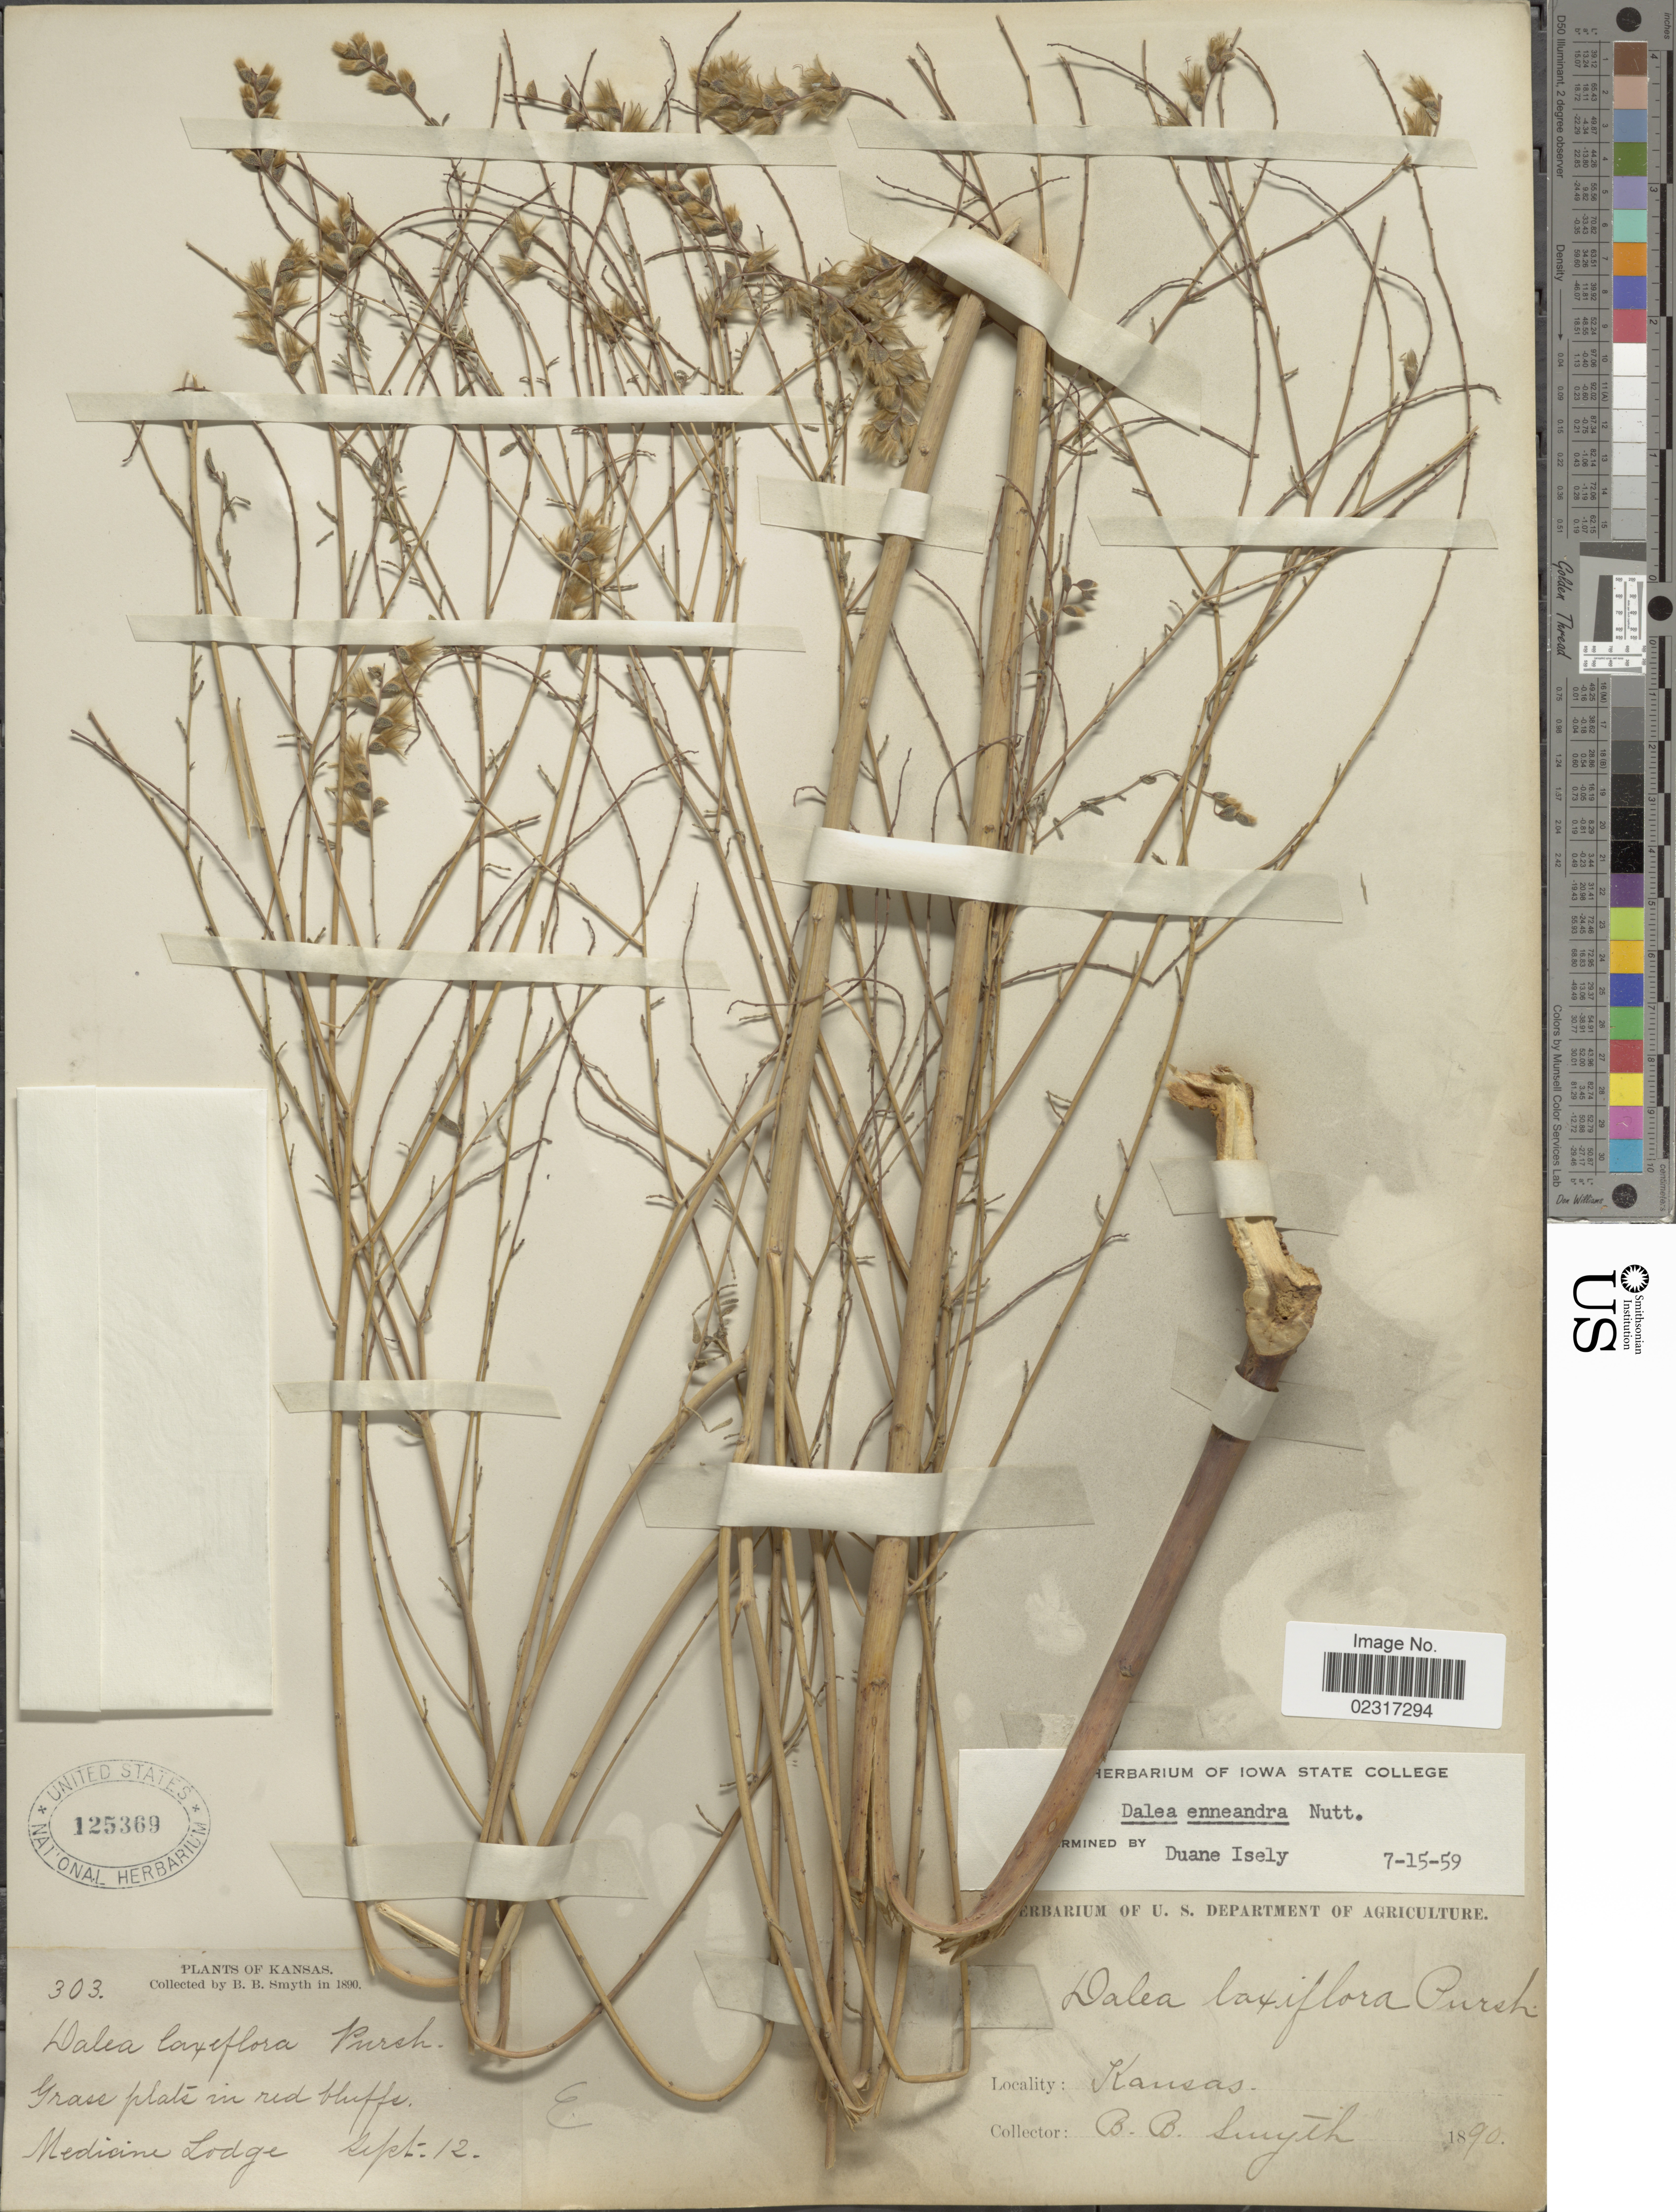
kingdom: Plantae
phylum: Tracheophyta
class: Magnoliopsida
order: Fabales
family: Fabaceae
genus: Dalea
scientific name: Dalea enneandra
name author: Nutt.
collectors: B. Smyth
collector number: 303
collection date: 1890-09-12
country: United States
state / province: Kansas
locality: Grass flats in red bluffs. Medicine Lodge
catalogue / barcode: US 125369